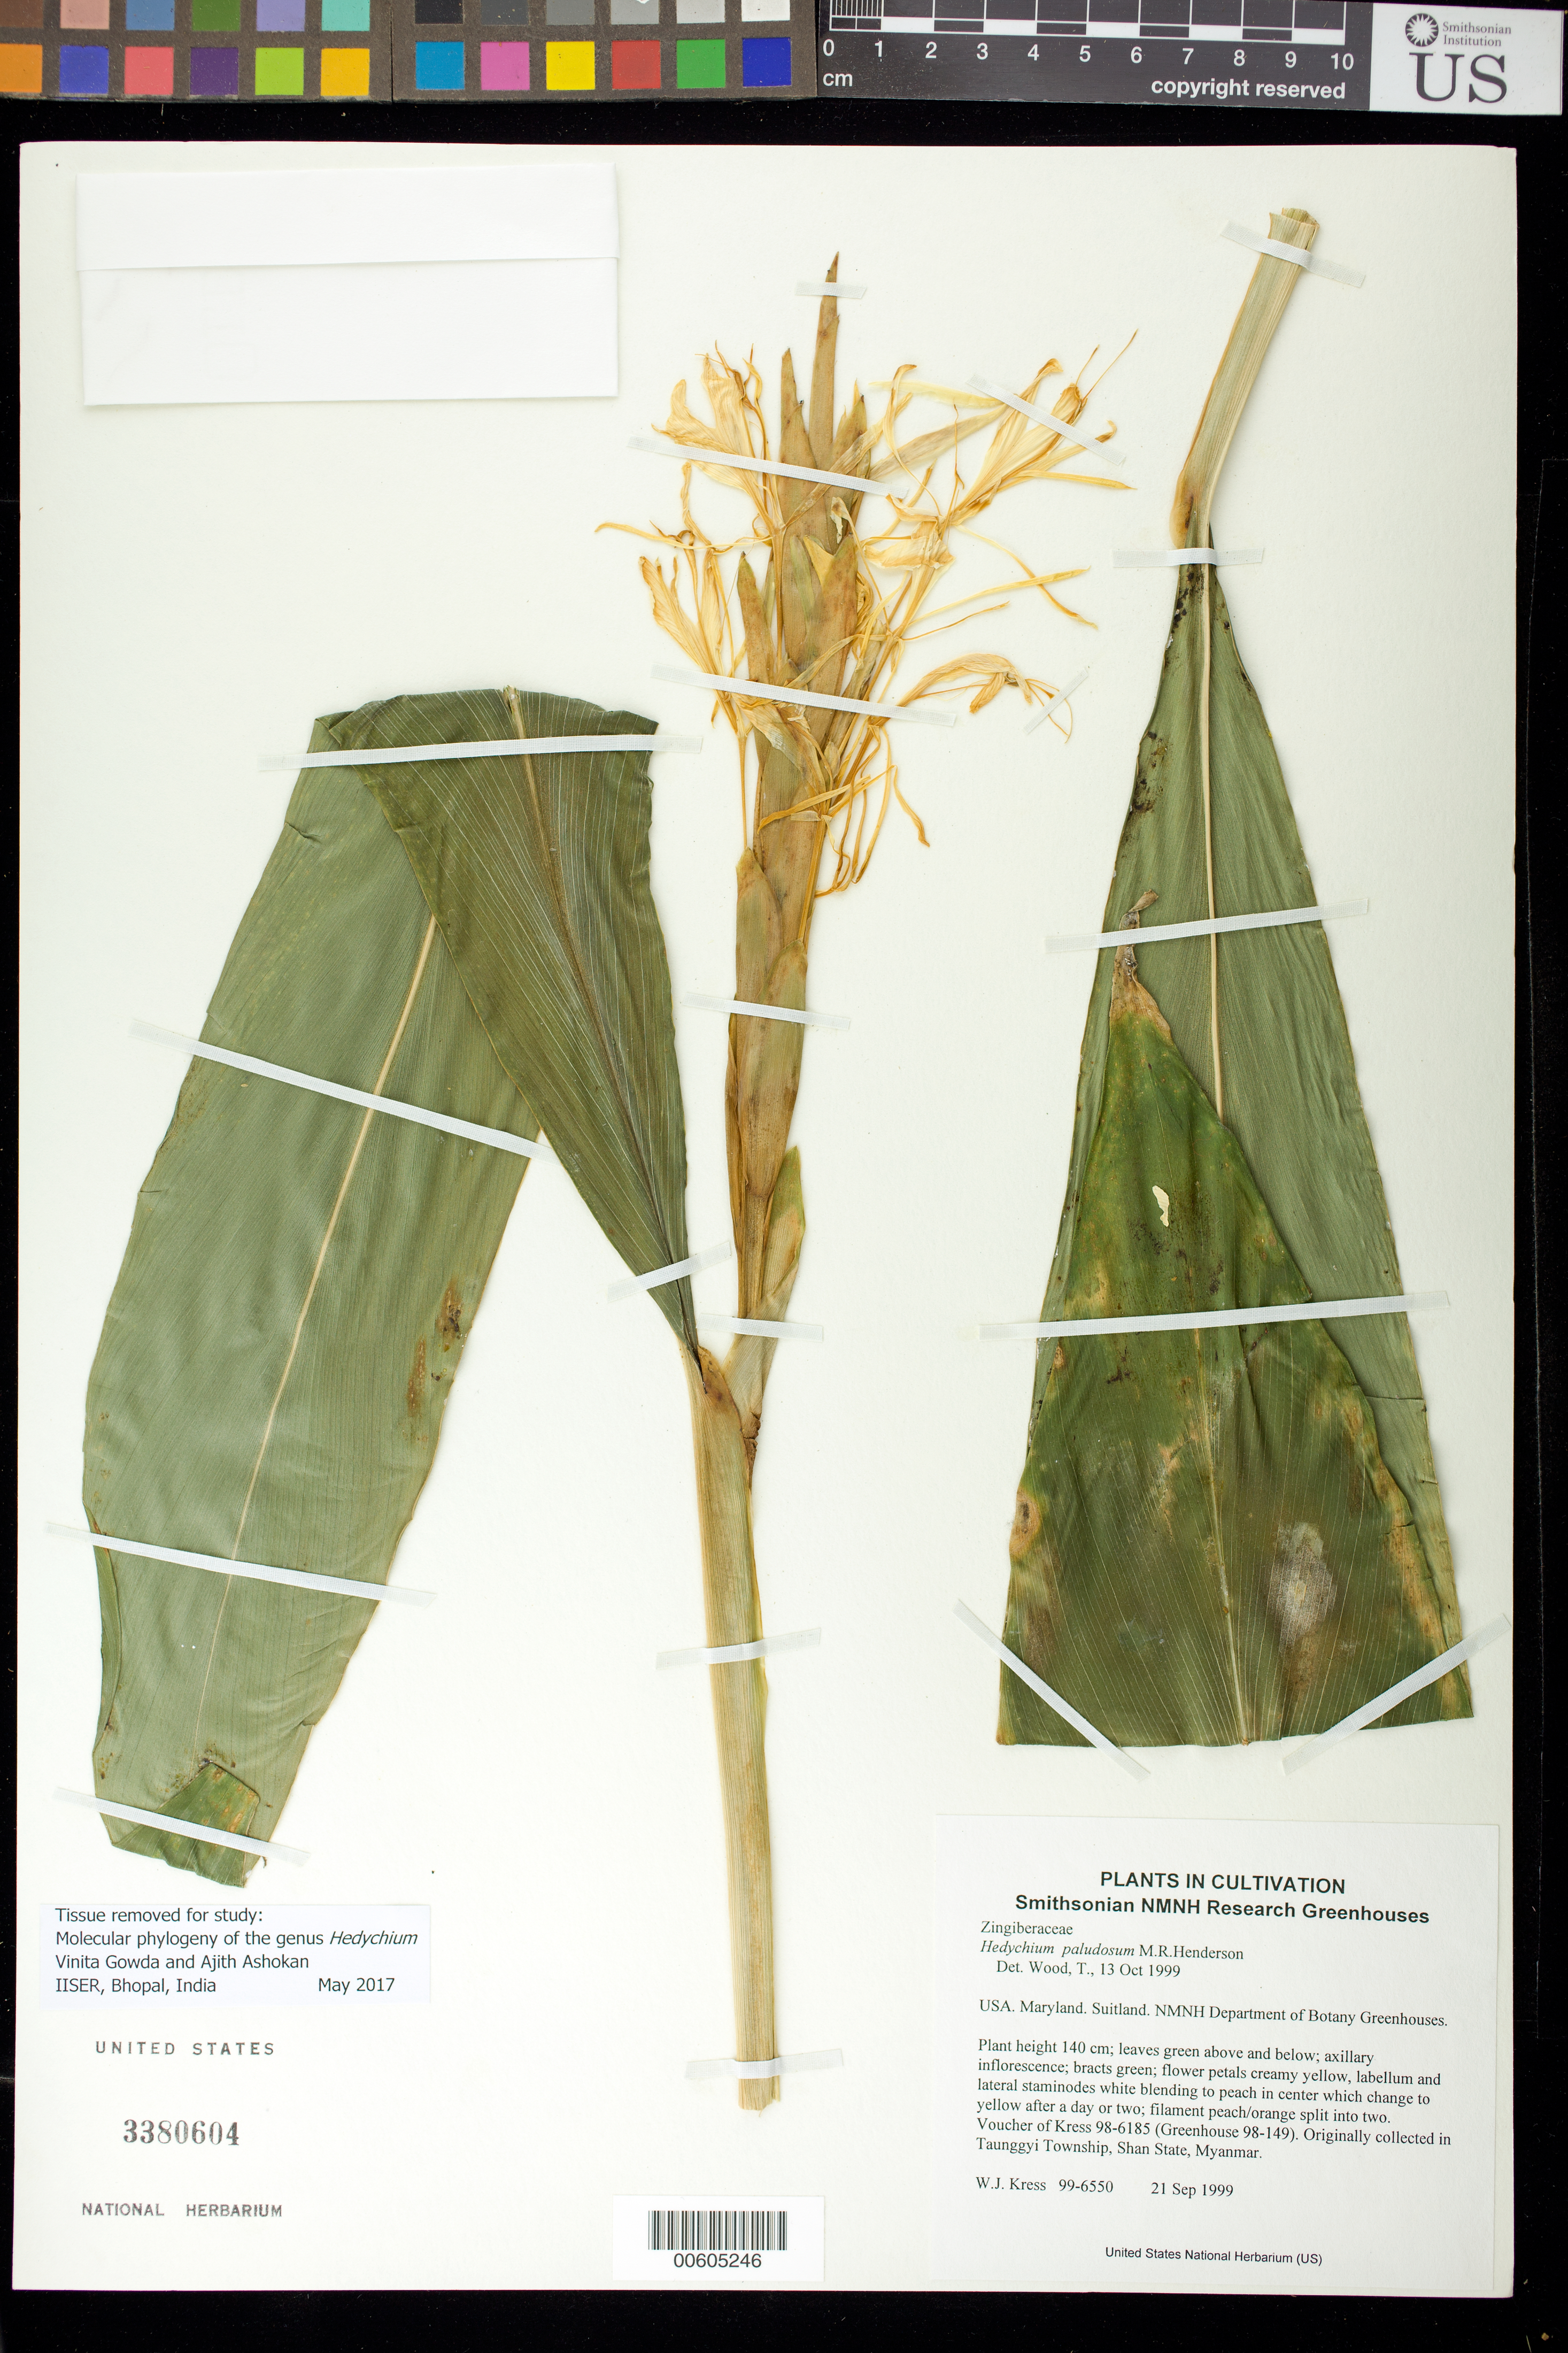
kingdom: Plantae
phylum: Tracheophyta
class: Liliopsida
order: Zingiberales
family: Zingiberaceae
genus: Hedychium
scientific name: Hedychium paludosum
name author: M.R. Hend.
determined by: Wood, T.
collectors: W. J. Kress & M. Bordelon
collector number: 99-6550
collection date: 1999-09-21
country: United States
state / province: Maryland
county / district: Prince George's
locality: NMNH Botany Research Greenhouses. Suitland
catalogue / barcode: US 3380604